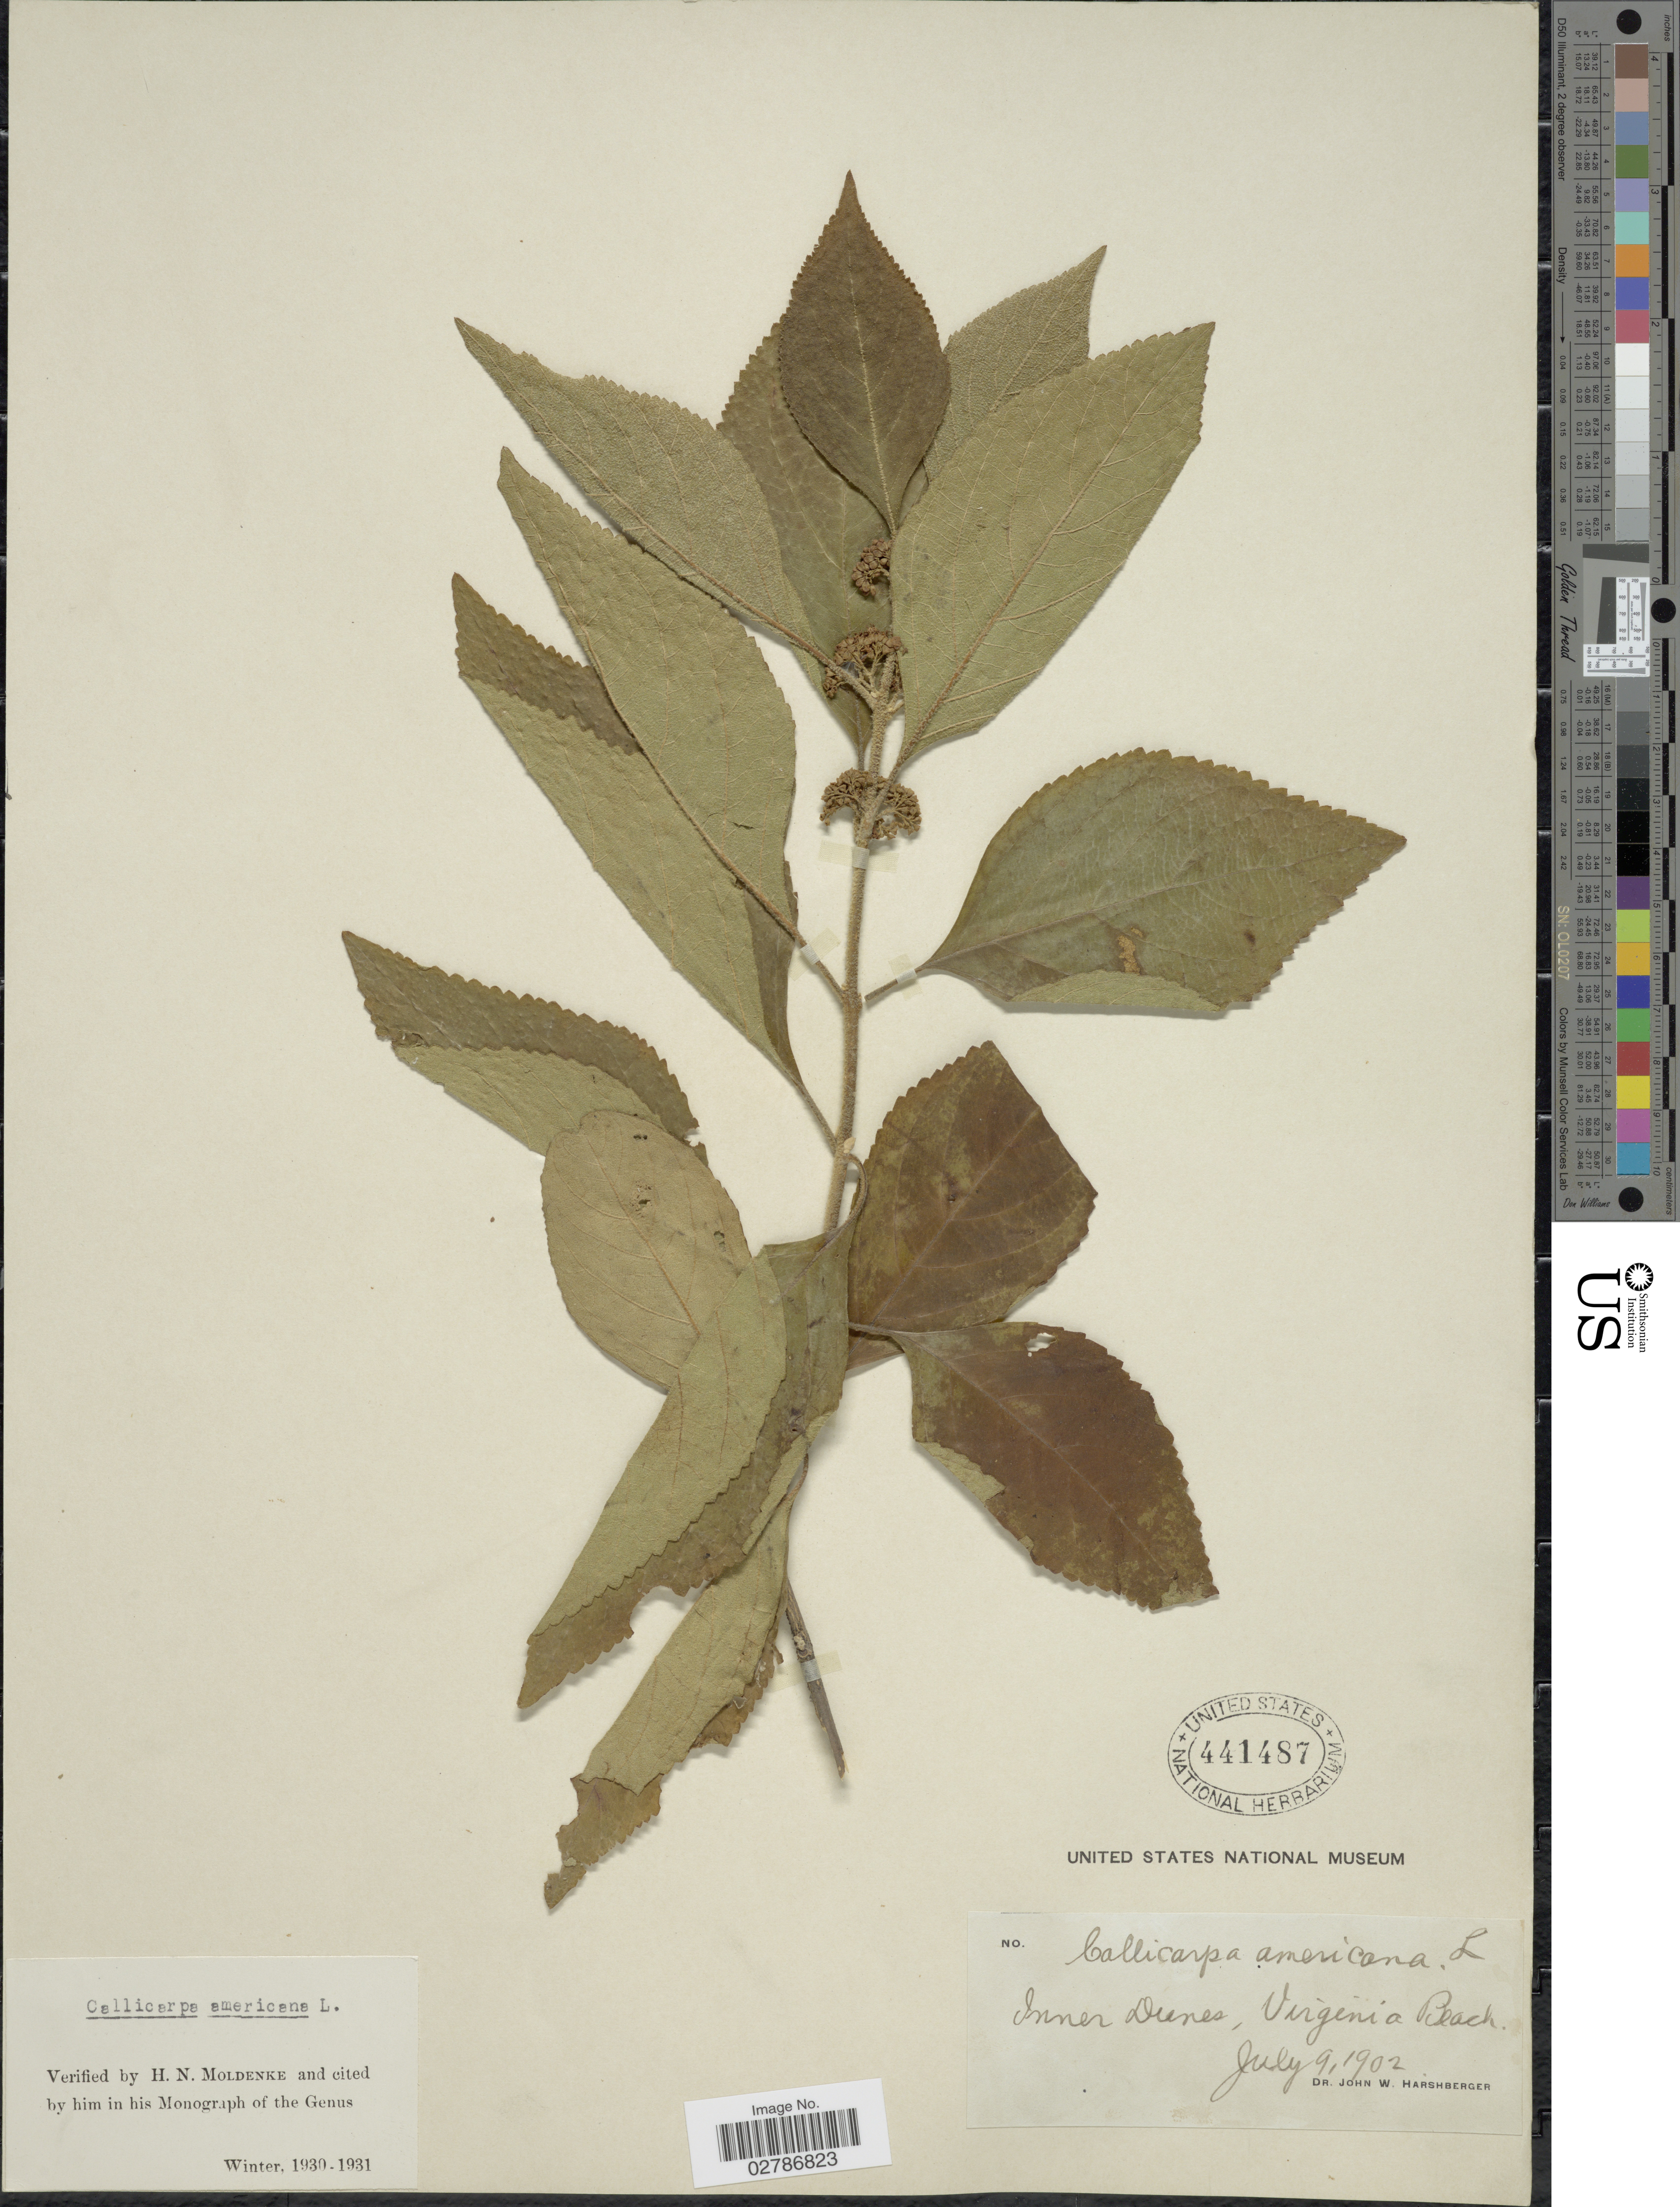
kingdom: Plantae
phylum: Tracheophyta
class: Magnoliopsida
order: Lamiales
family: Lamiaceae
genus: Callicarpa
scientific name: Callicarpa americana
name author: L.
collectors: J. W. Harshberger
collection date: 1902-07-09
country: United States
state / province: Virginia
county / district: City of Virginia Beach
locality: Inner Dunes, Virginia Beach.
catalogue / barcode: US 441487